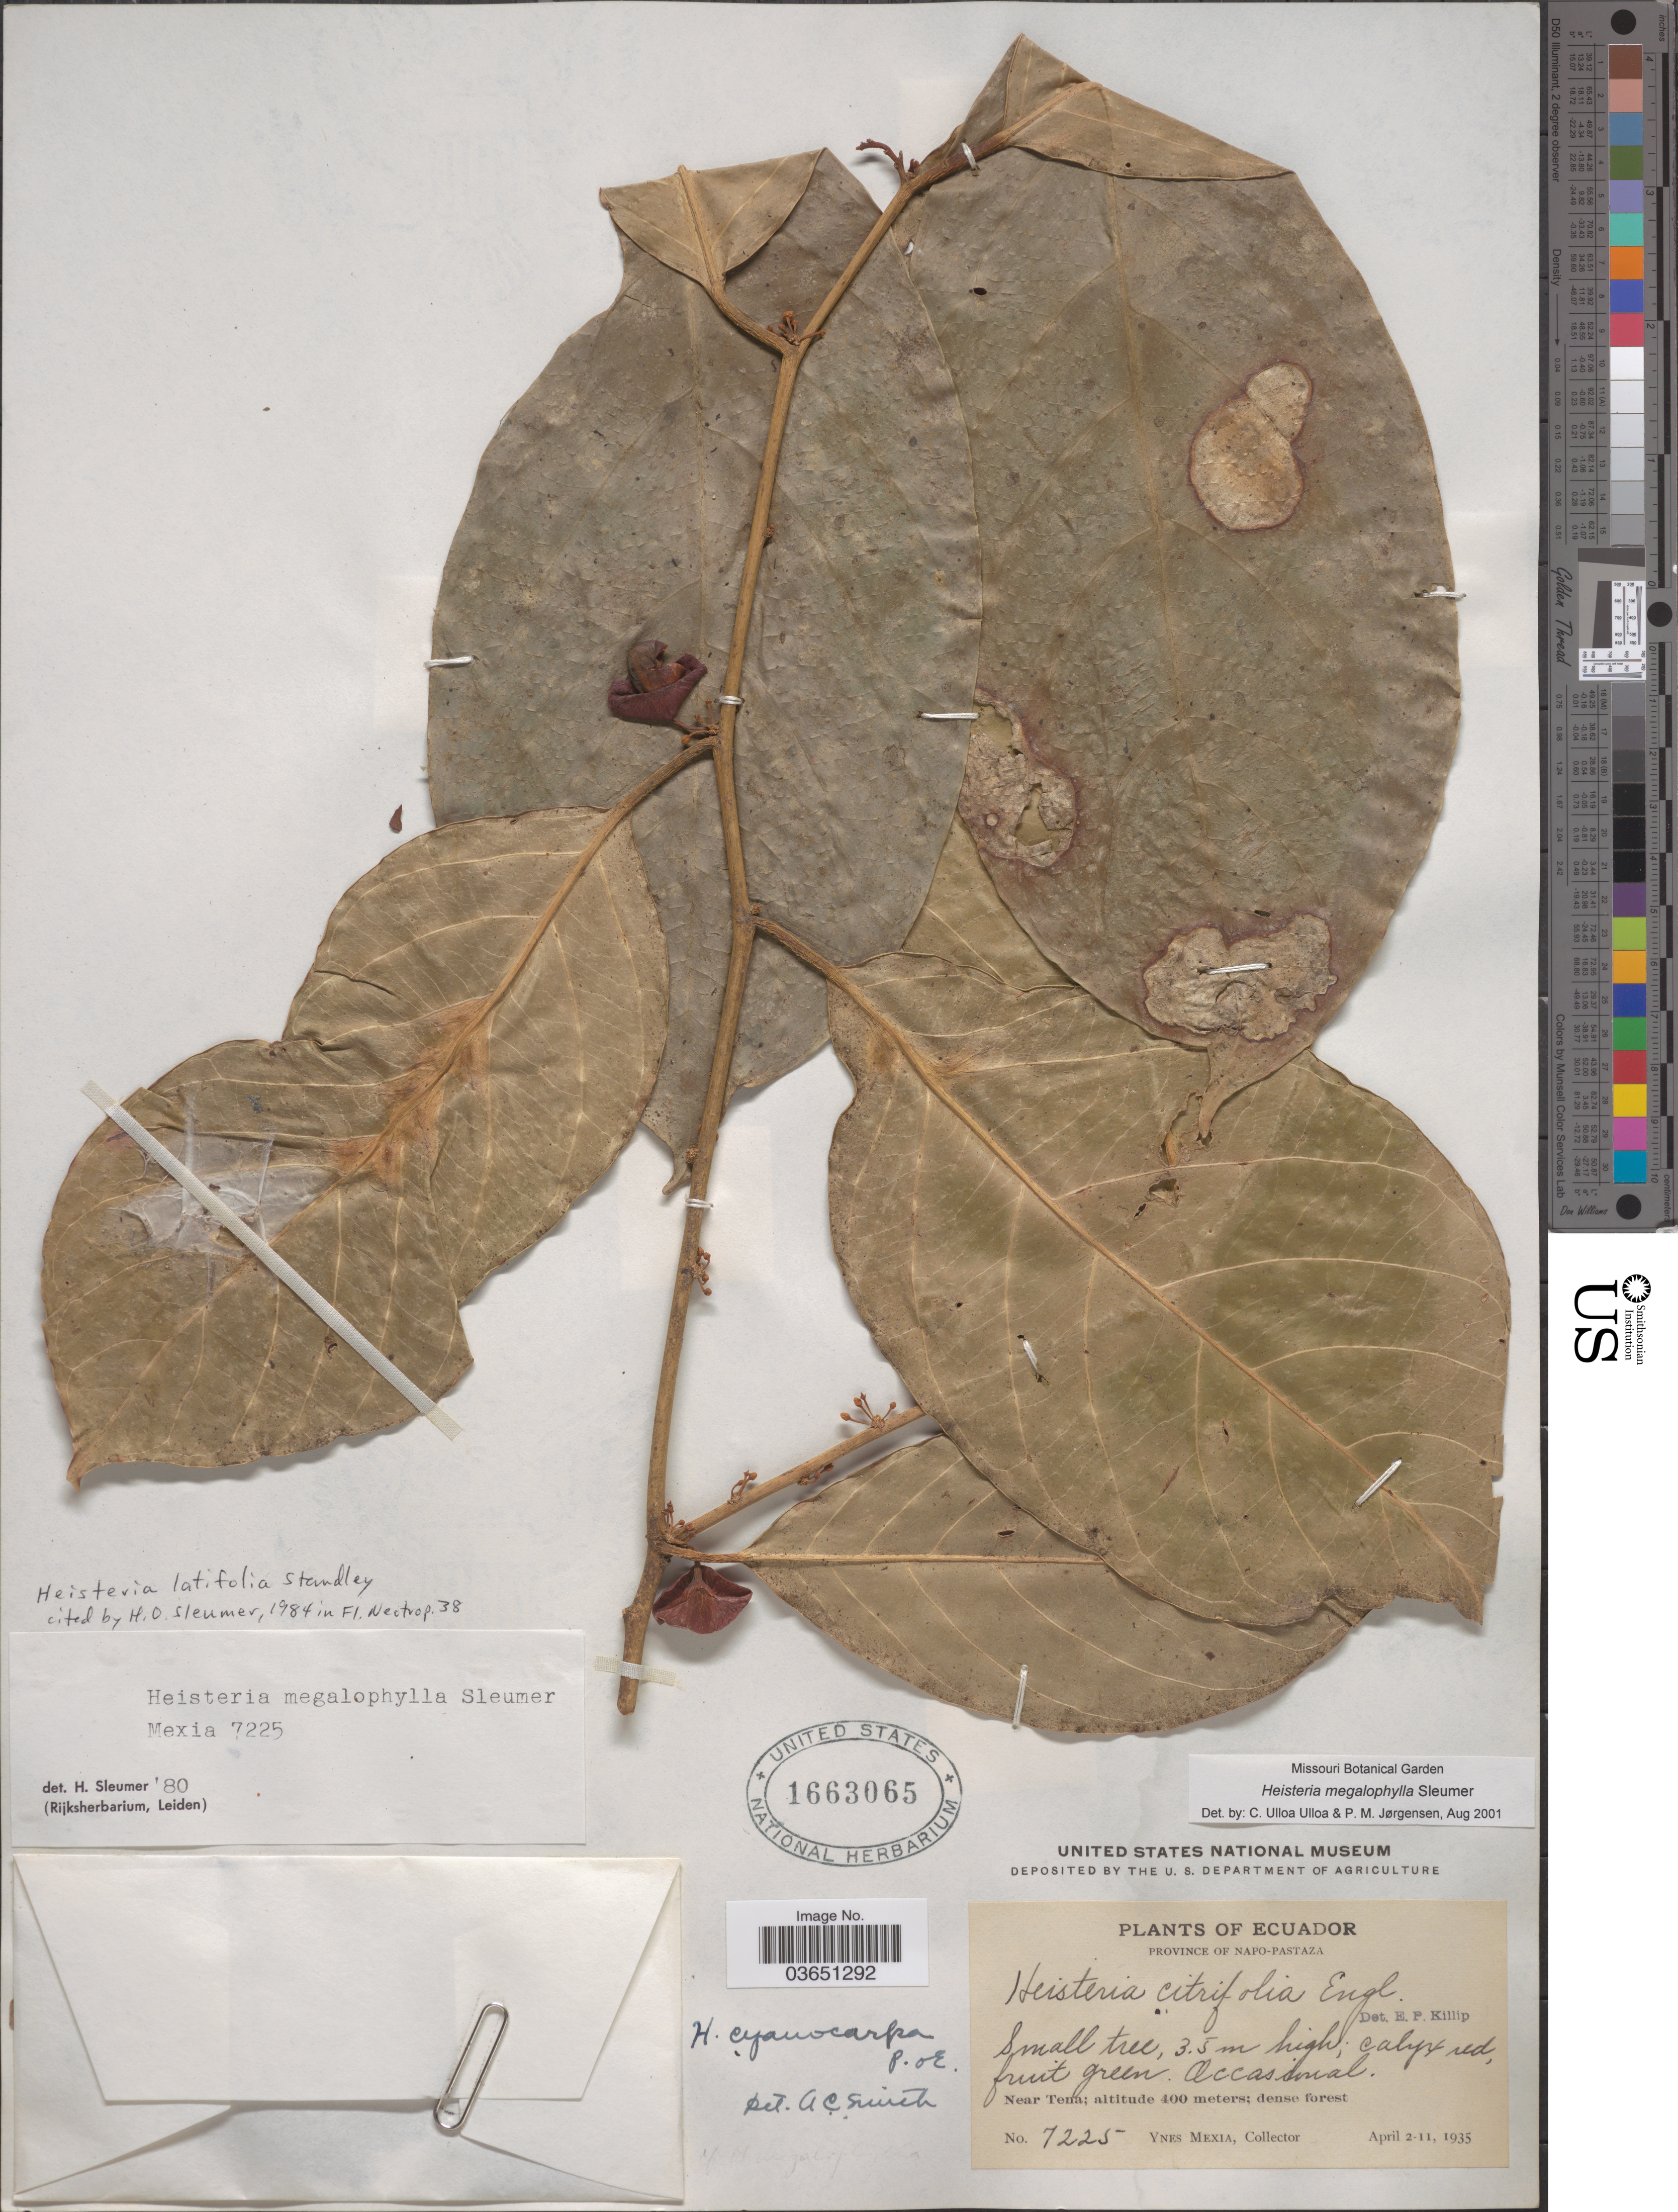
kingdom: Plantae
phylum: Tracheophyta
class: Magnoliopsida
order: Santalales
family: Erythropalaceae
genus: Heisteria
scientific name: Heisteria megalophylla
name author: Sleumer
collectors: Y. Mexia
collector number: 7225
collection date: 1935-04-02/1935-04-11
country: Ecuador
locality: Province of Napo-Pastaza. Near Tena.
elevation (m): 400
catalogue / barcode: US 1663065